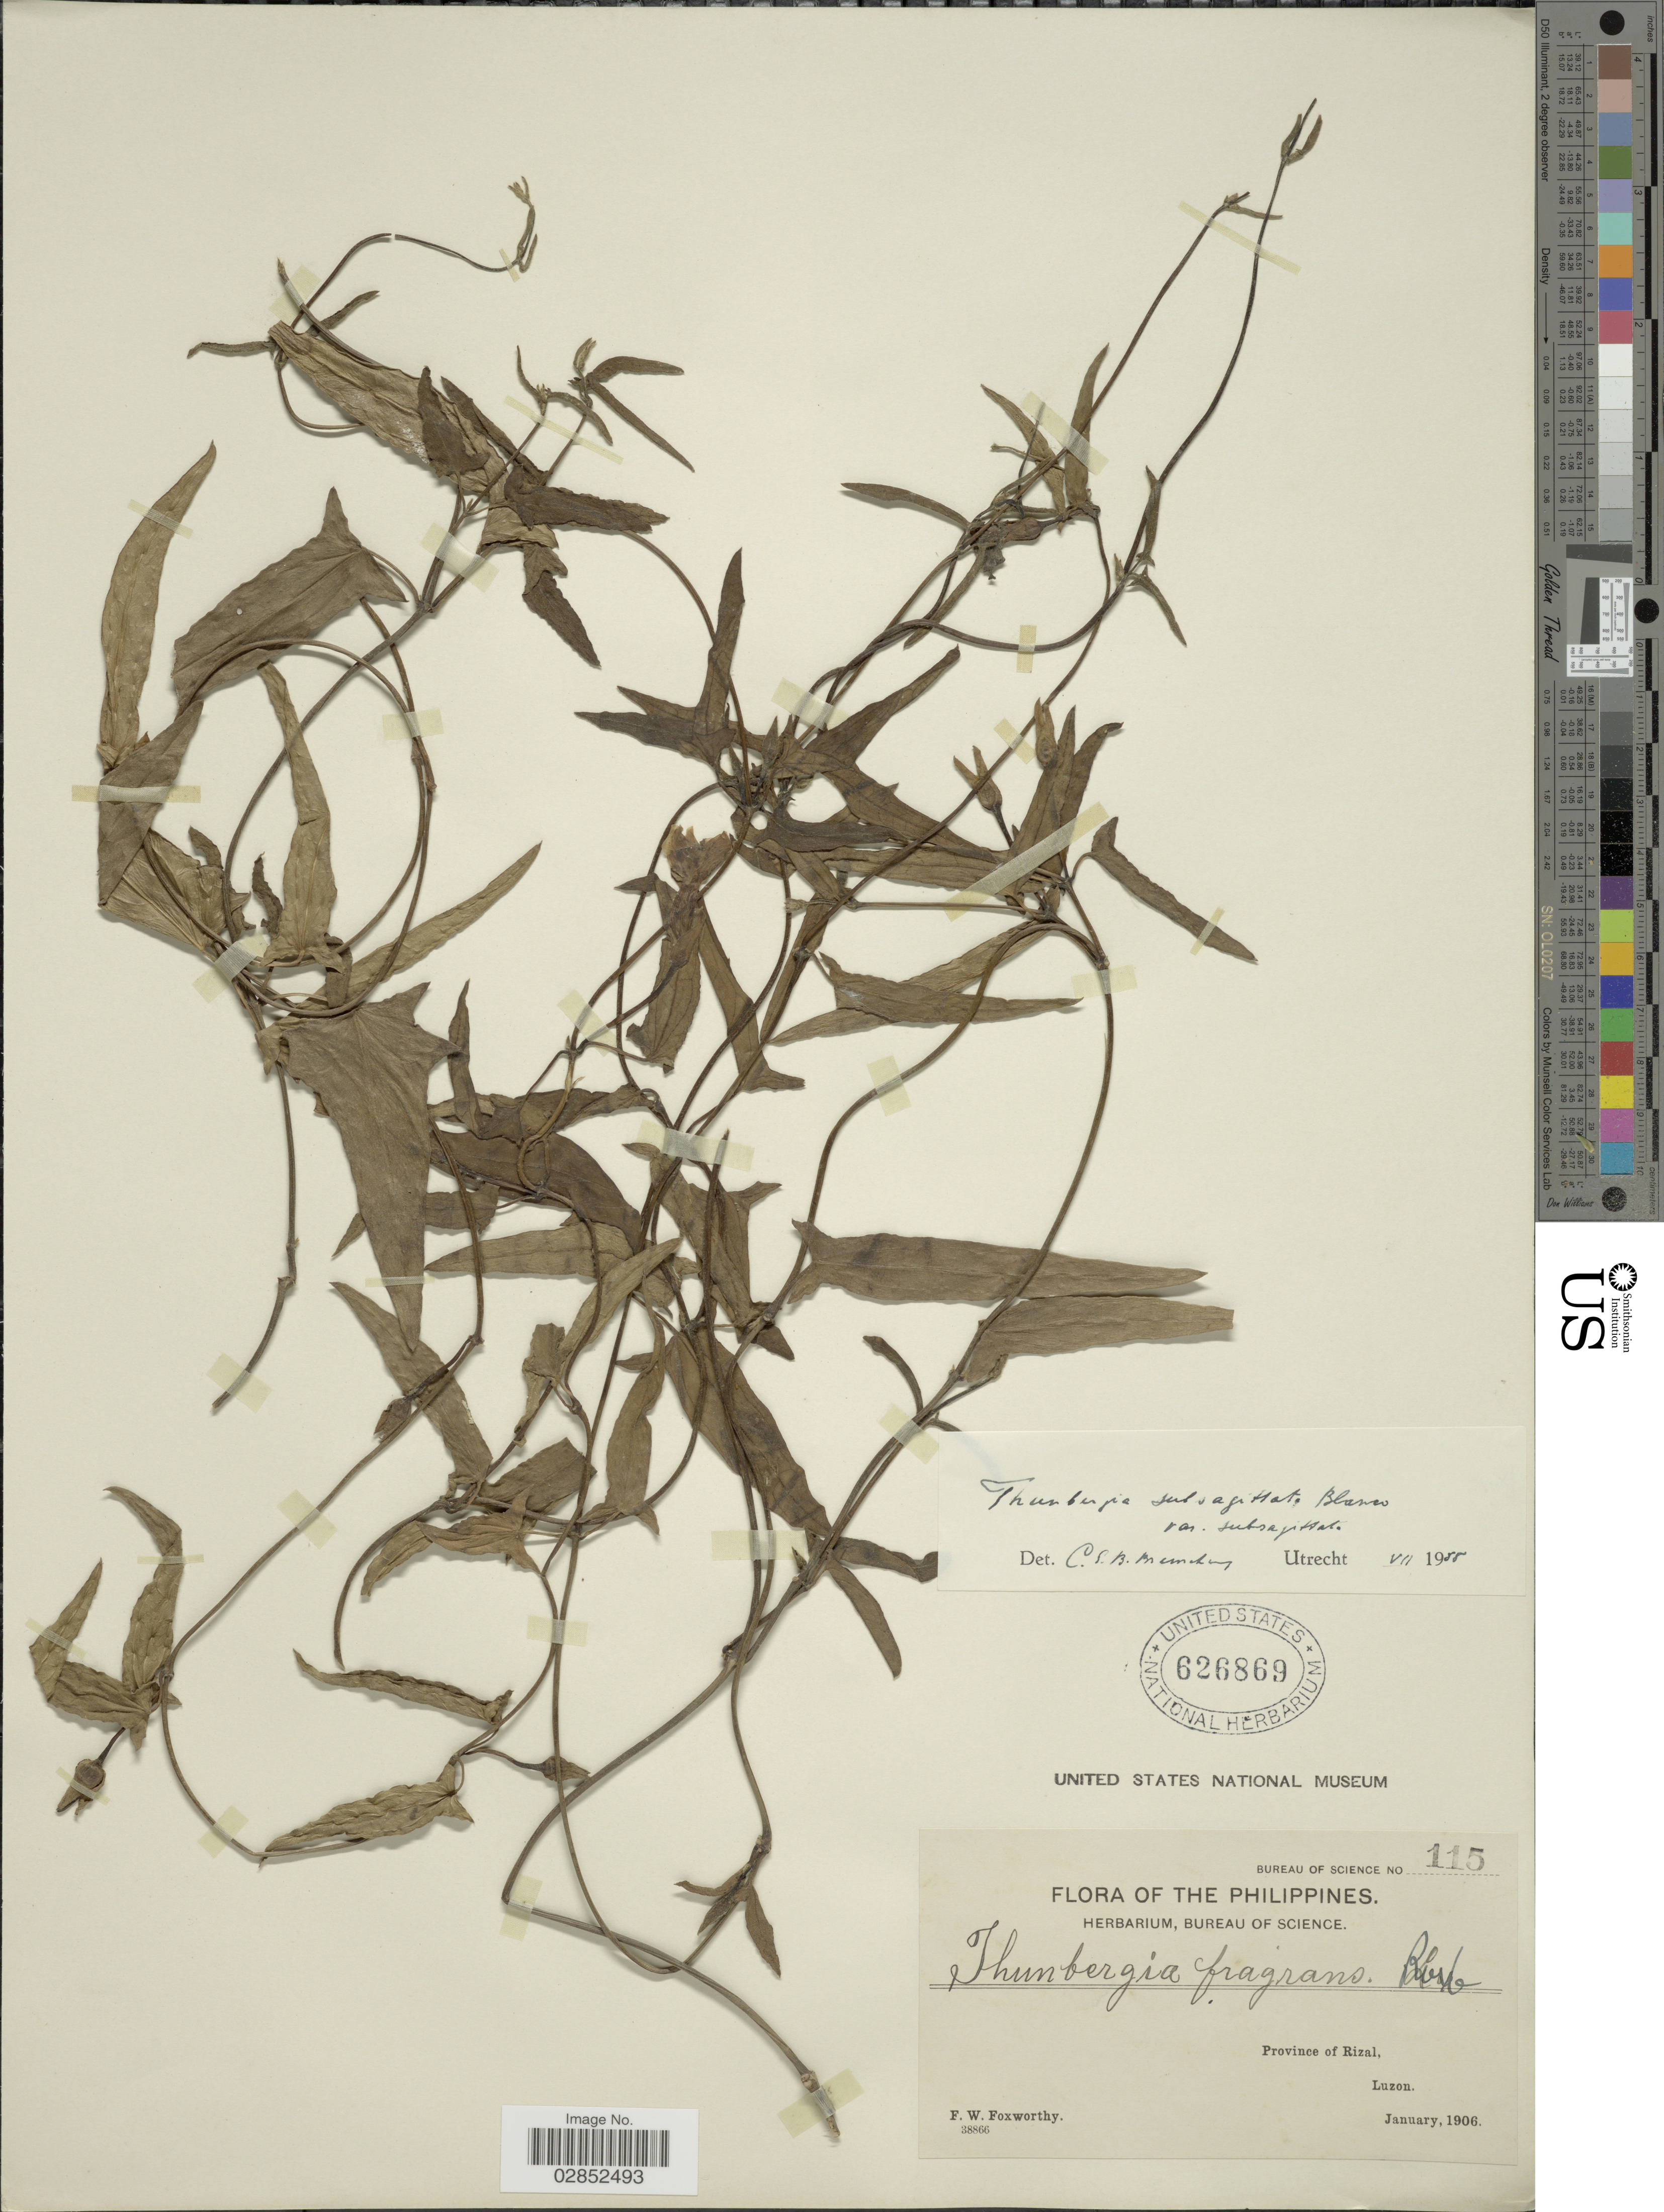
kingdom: Plantae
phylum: Tracheophyta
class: Magnoliopsida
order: Lamiales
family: Acanthaceae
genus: Thunbergia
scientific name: Thunbergia subsagittata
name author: Blanco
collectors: F. W. Foxworthy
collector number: Bureau of Science 115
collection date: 1906-01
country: Philippines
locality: Province of Rizal, Luzon.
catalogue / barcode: US 626869